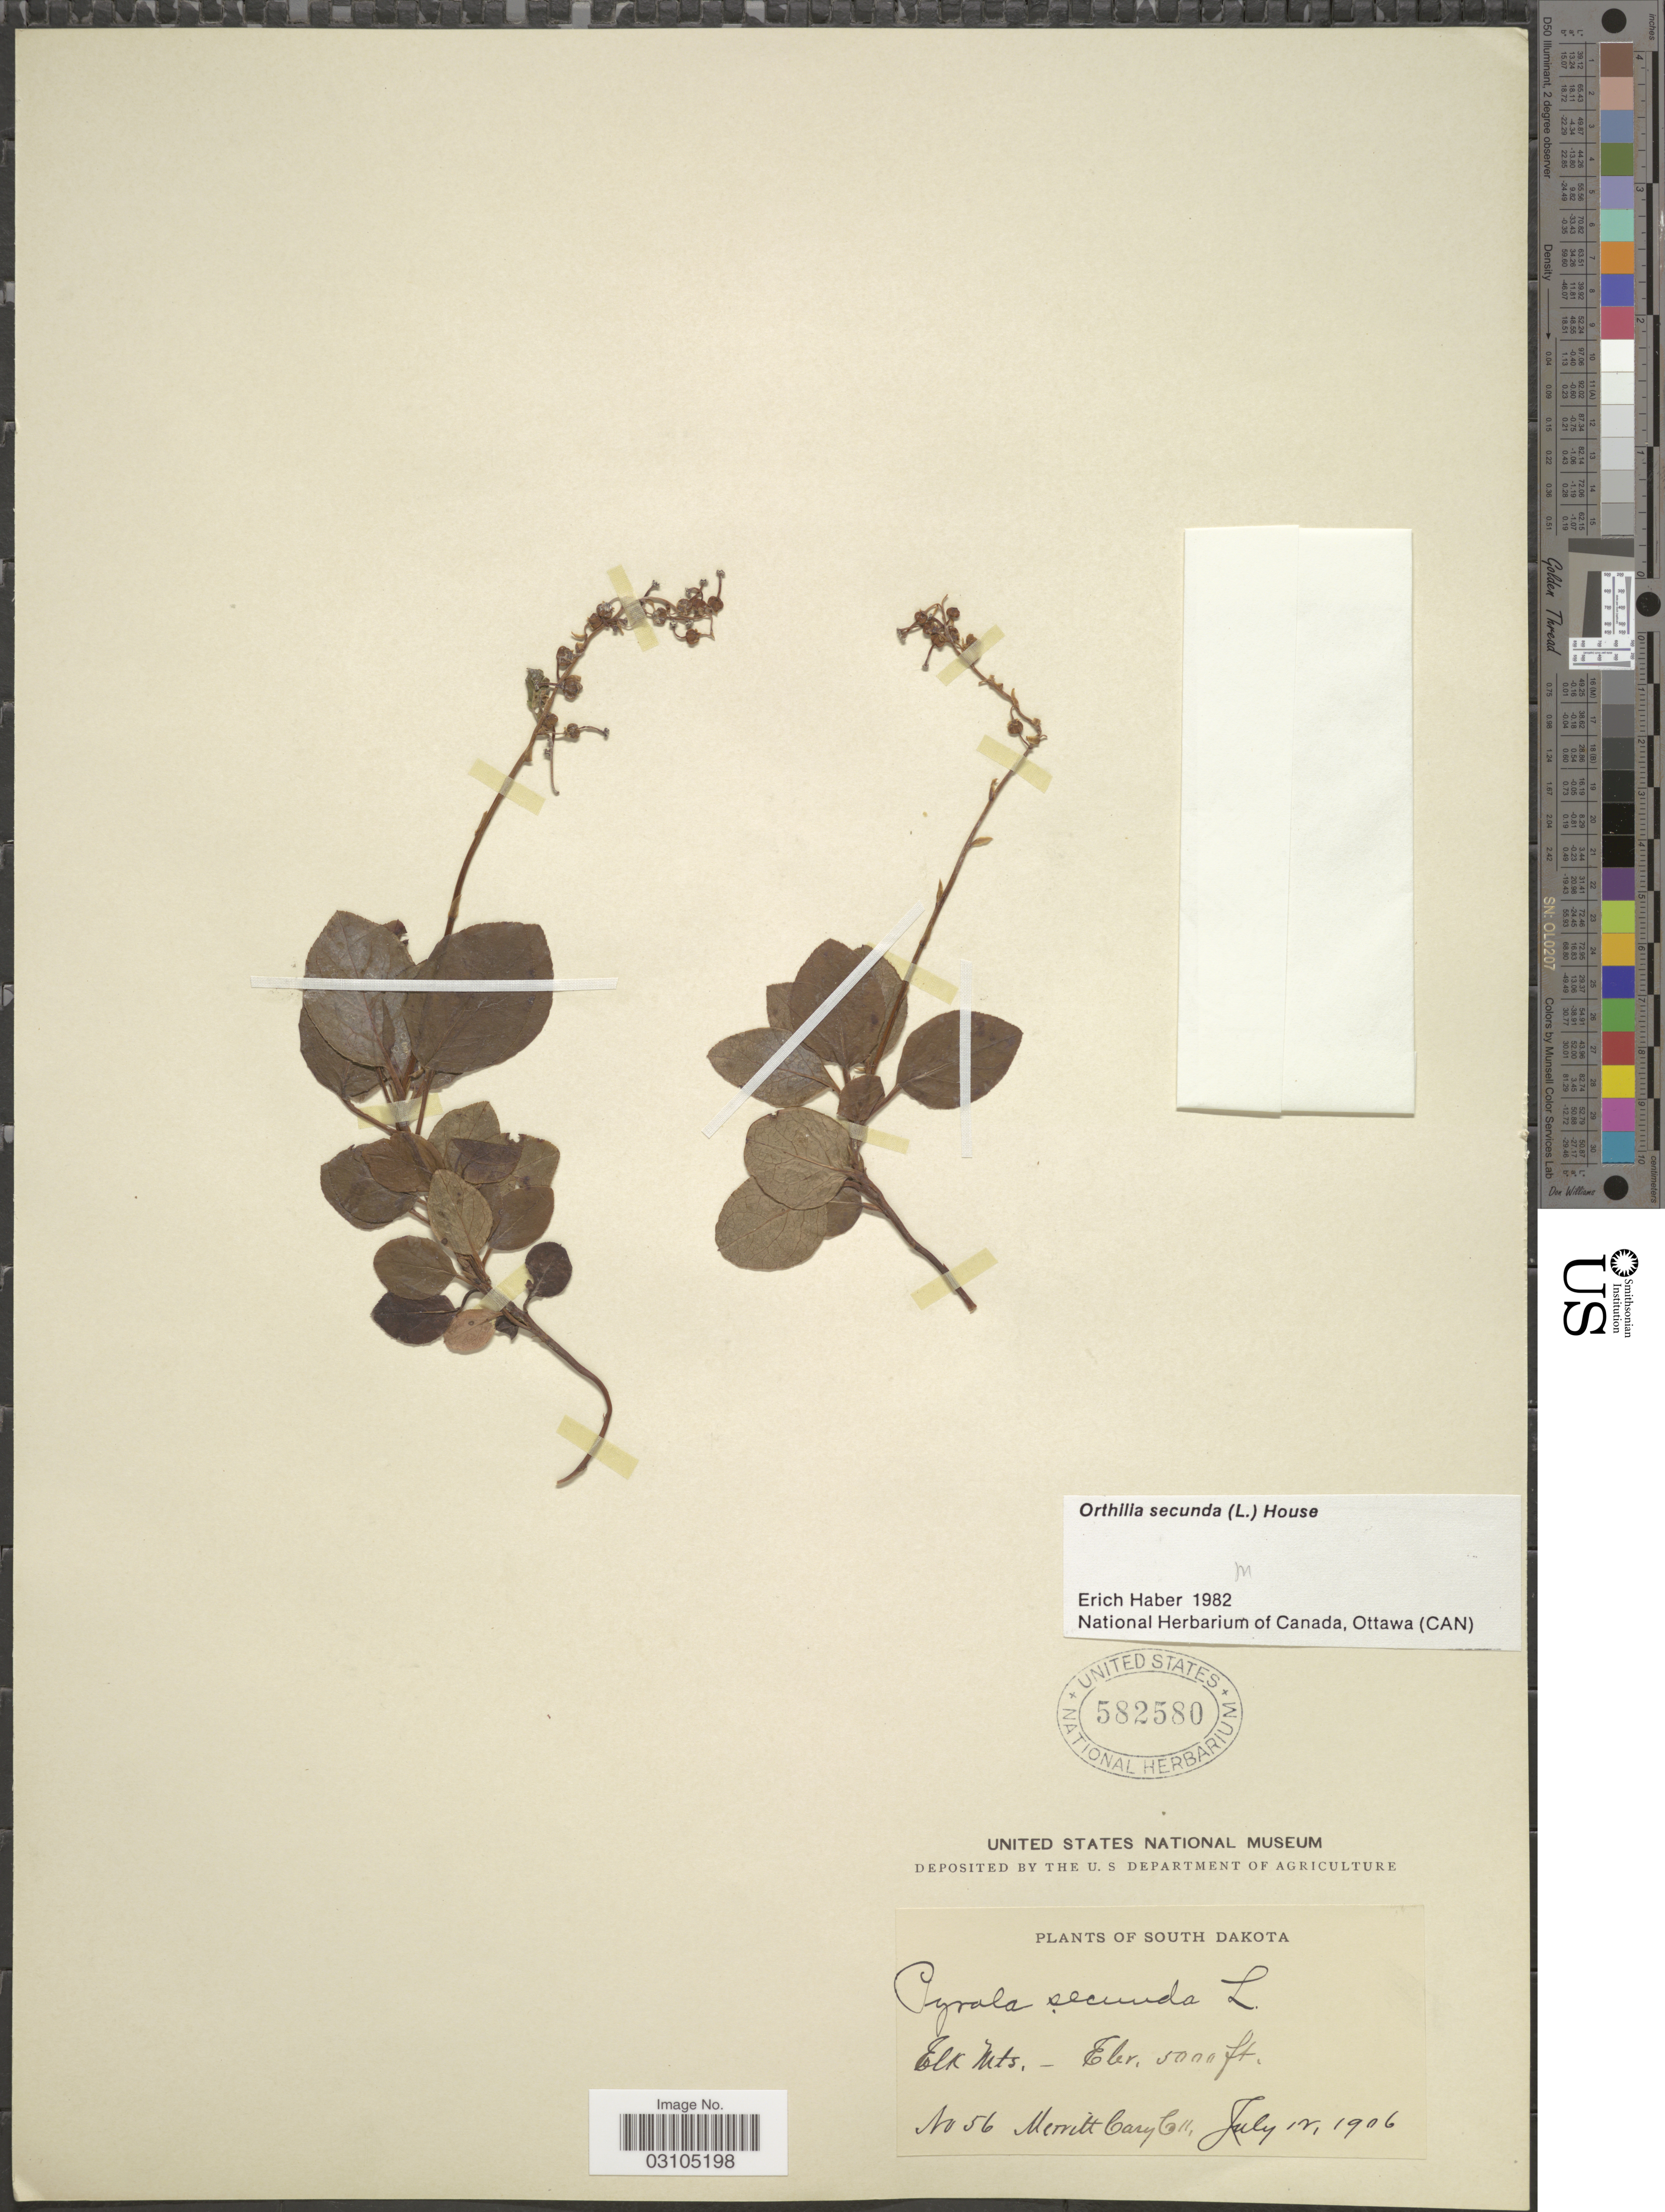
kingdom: Plantae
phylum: Tracheophyta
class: Magnoliopsida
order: Ericales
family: Ericaceae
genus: Orthilia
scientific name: Orthilia secunda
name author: (L.) House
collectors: M. Cary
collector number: C11/56*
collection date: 1906-07-12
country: United States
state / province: South Dakota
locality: Elk Mts.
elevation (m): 1524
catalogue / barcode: US 582580